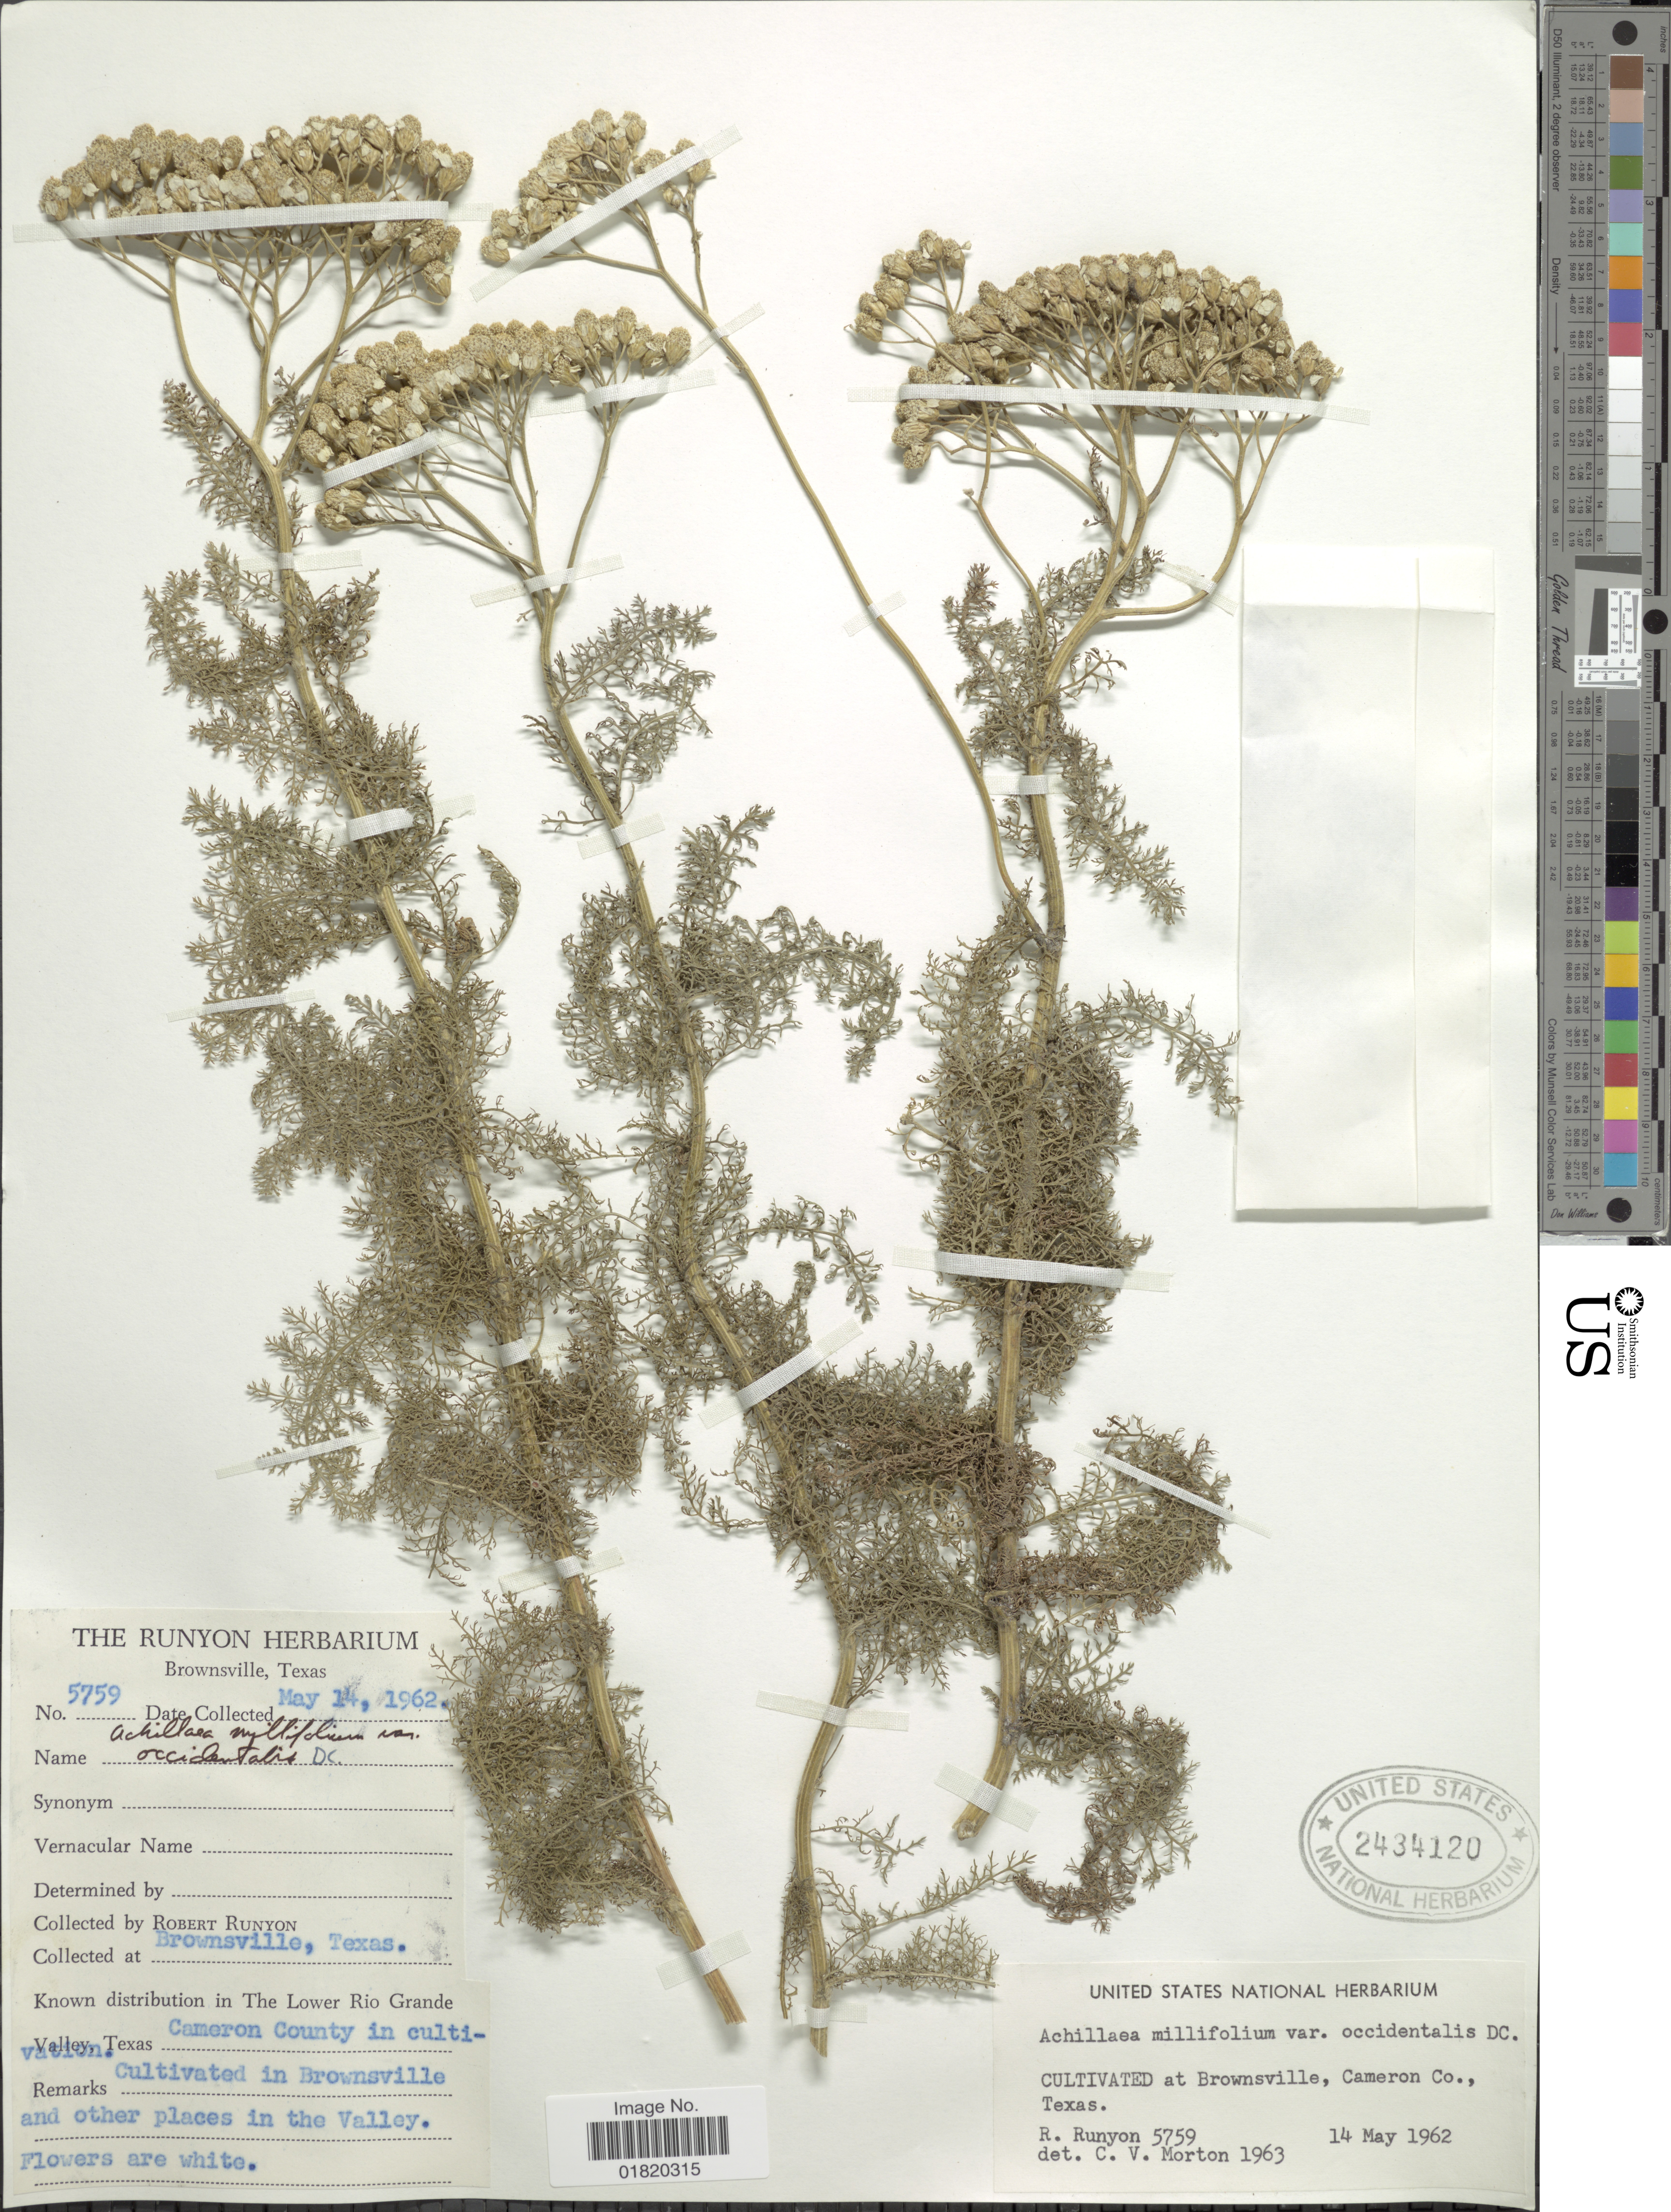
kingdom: Plantae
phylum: Tracheophyta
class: Magnoliopsida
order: Asterales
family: Asteraceae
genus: Achillea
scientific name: Achillea occidentalis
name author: (DC.) Raf. ex Rydb.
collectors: R. Runyon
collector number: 5759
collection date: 1962-05-14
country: United States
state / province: Texas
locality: Brownsville, Cameron Co.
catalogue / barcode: US 2434120